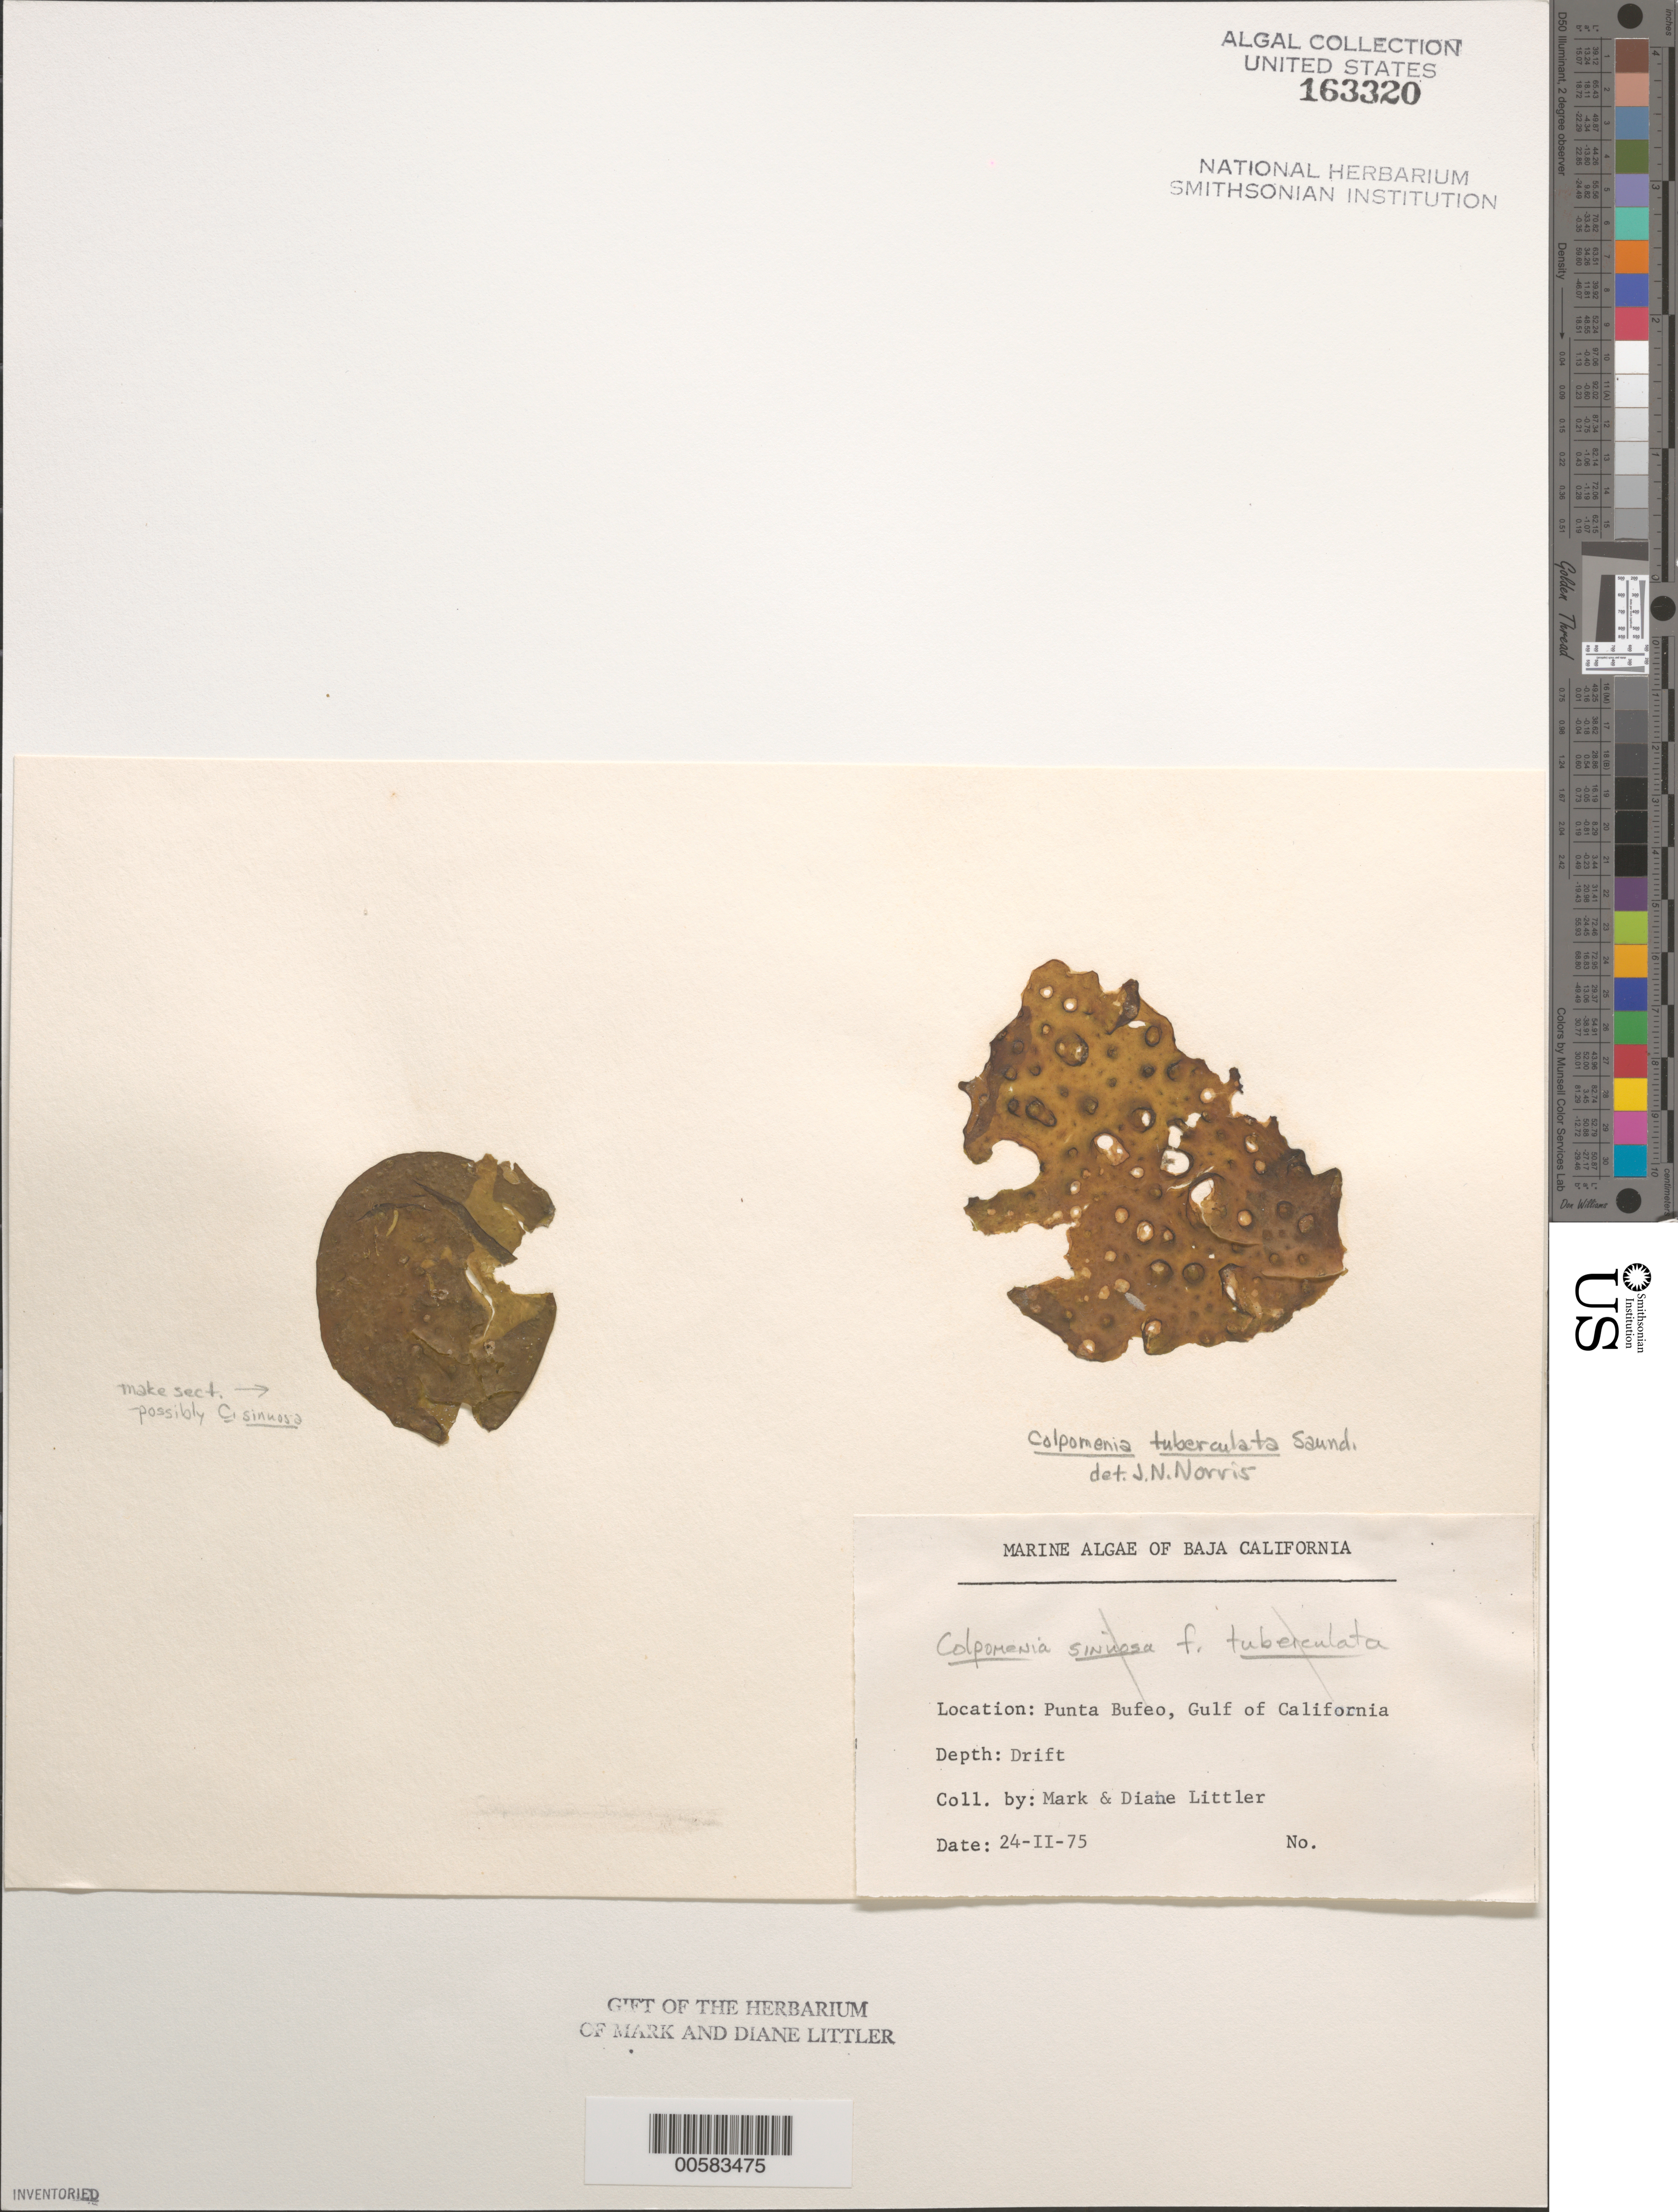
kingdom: Chromista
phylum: Ochrophyta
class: Phaeophyceae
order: Scytosiphonales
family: Scytosiphonaceae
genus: Colpomenia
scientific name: Colpomenia tuberculata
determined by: Norris, James N.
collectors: M. M. Littler & D. S. Littler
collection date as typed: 24 Feb 1975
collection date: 1975-02-24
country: Mexico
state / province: Baja California Norte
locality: Punta Bufeo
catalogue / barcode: US 163320